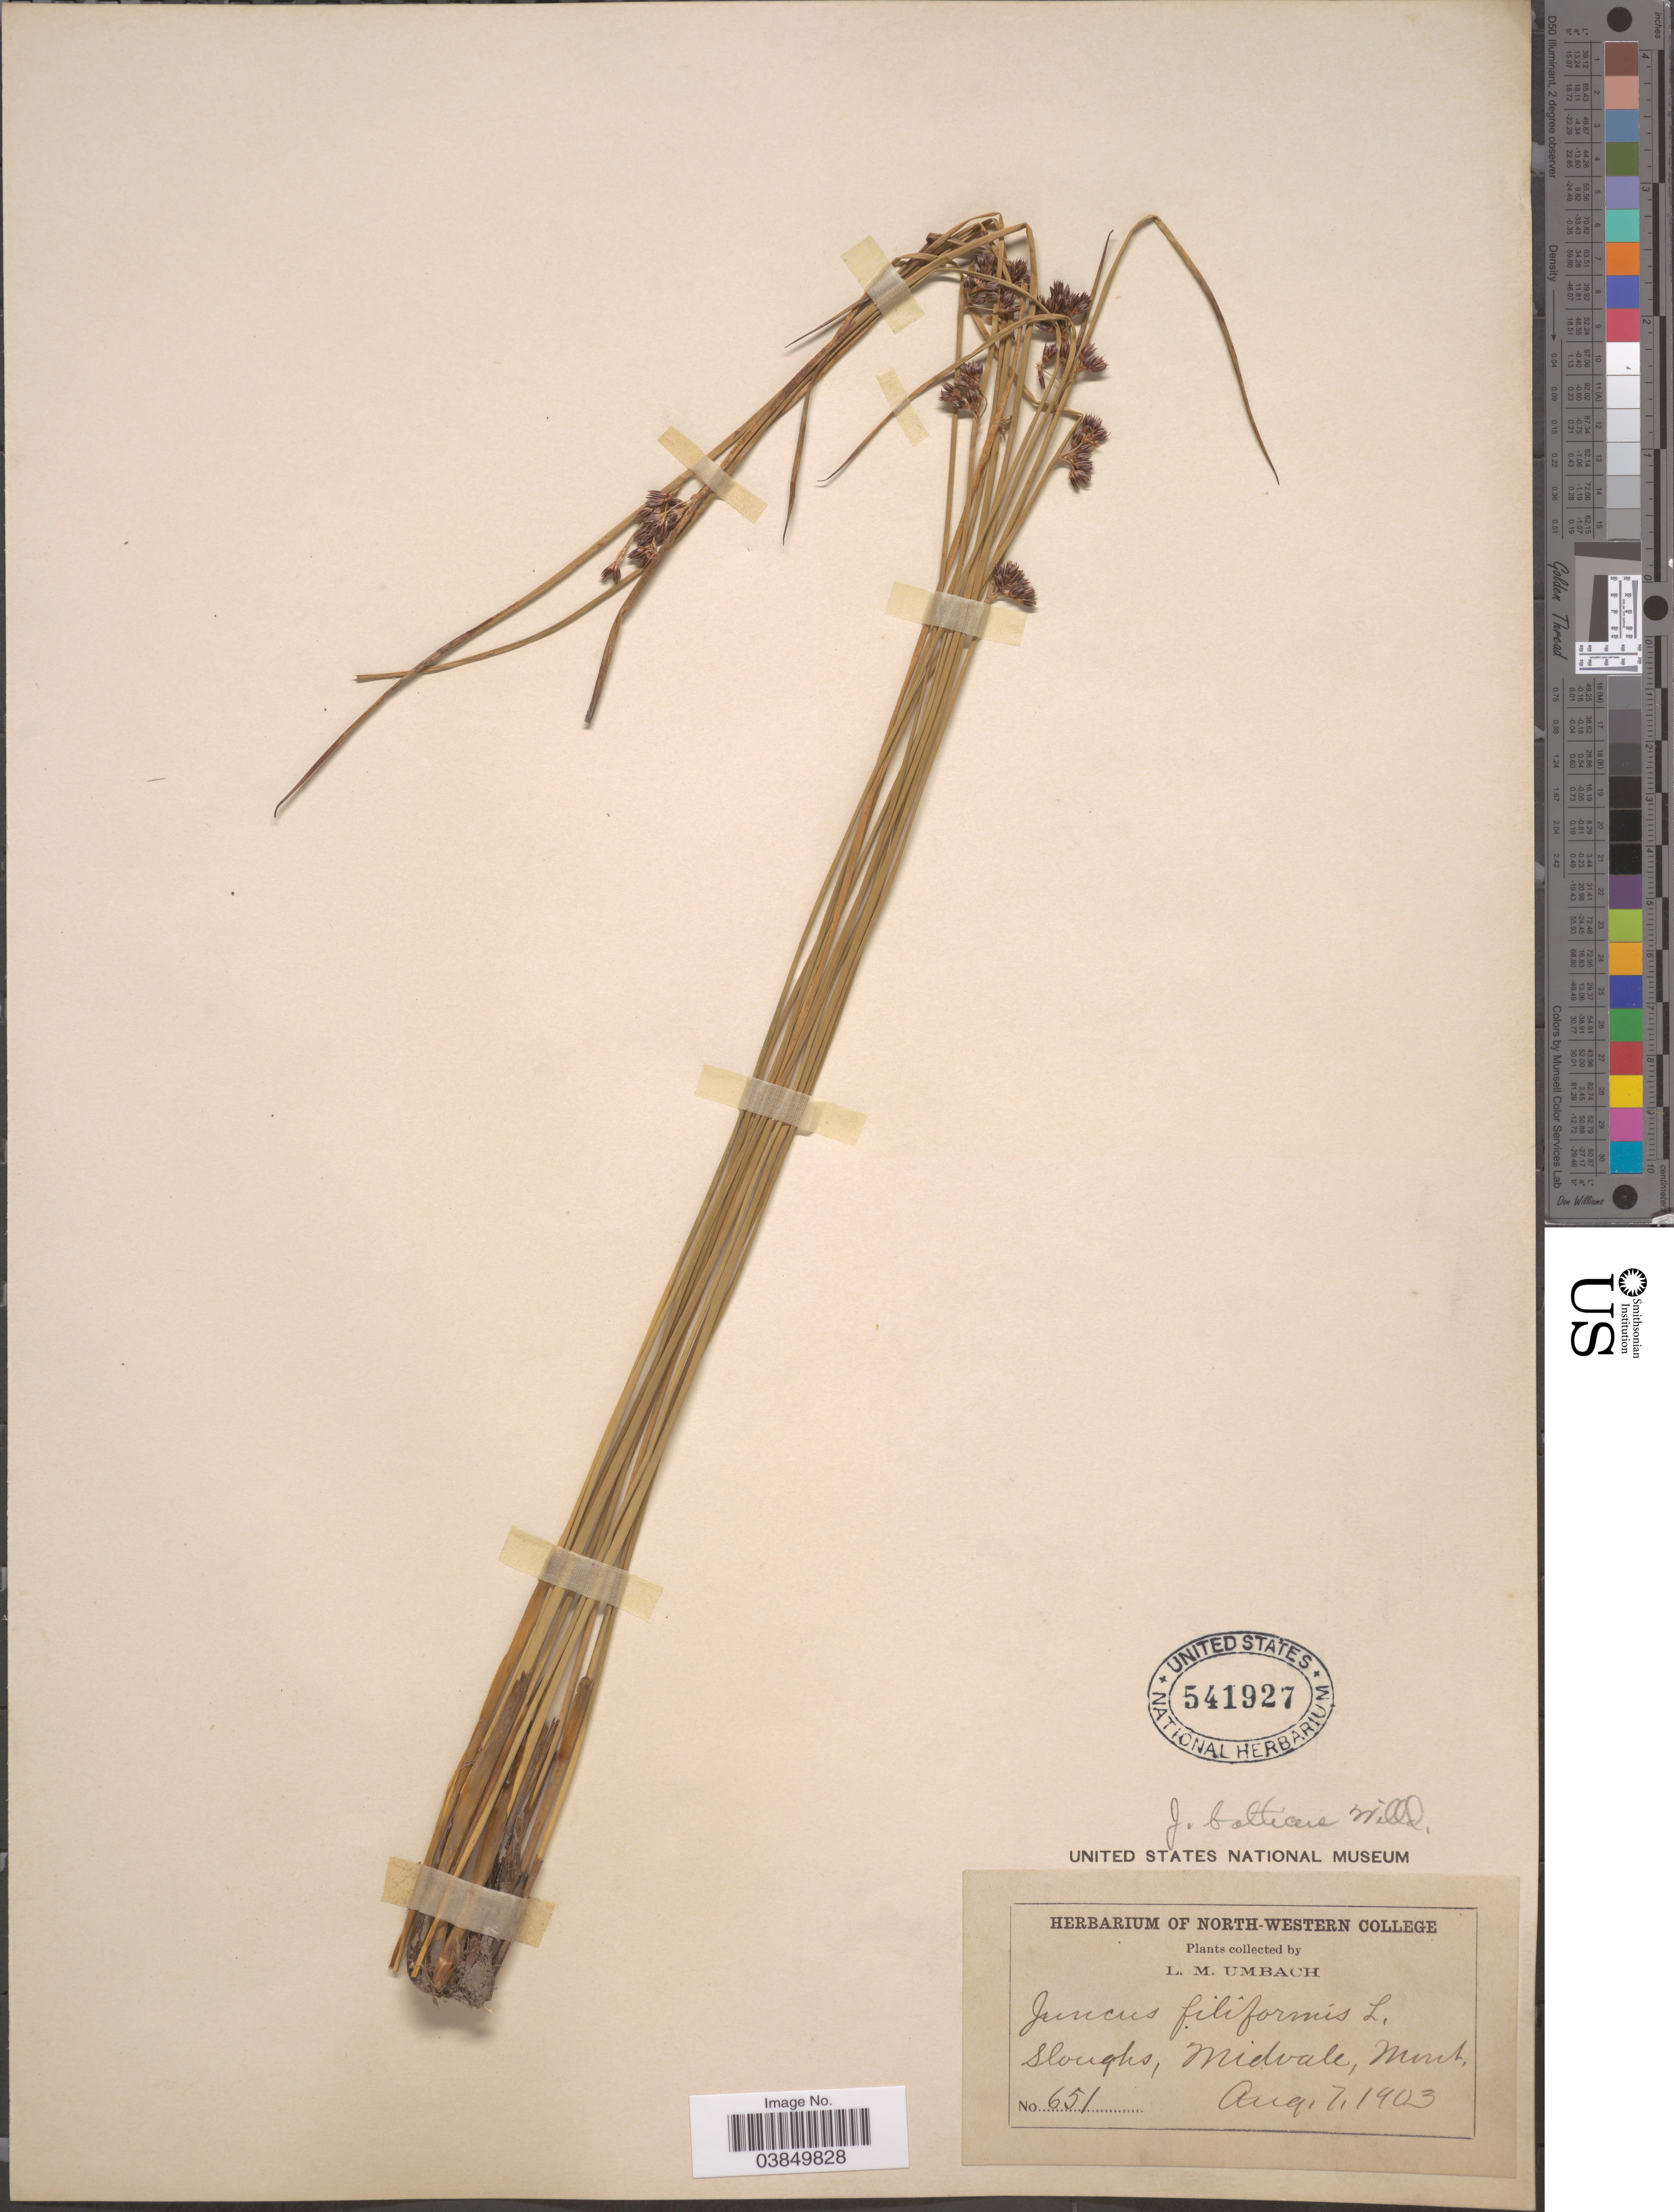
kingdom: Plantae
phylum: Tracheophyta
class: Liliopsida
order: Poales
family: Juncaceae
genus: Juncus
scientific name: Juncus balticus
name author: Willd.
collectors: L. M. Umbach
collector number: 651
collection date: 1903-08-07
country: United States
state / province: Montana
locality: Sloughs, Midvale.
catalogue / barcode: US 541927